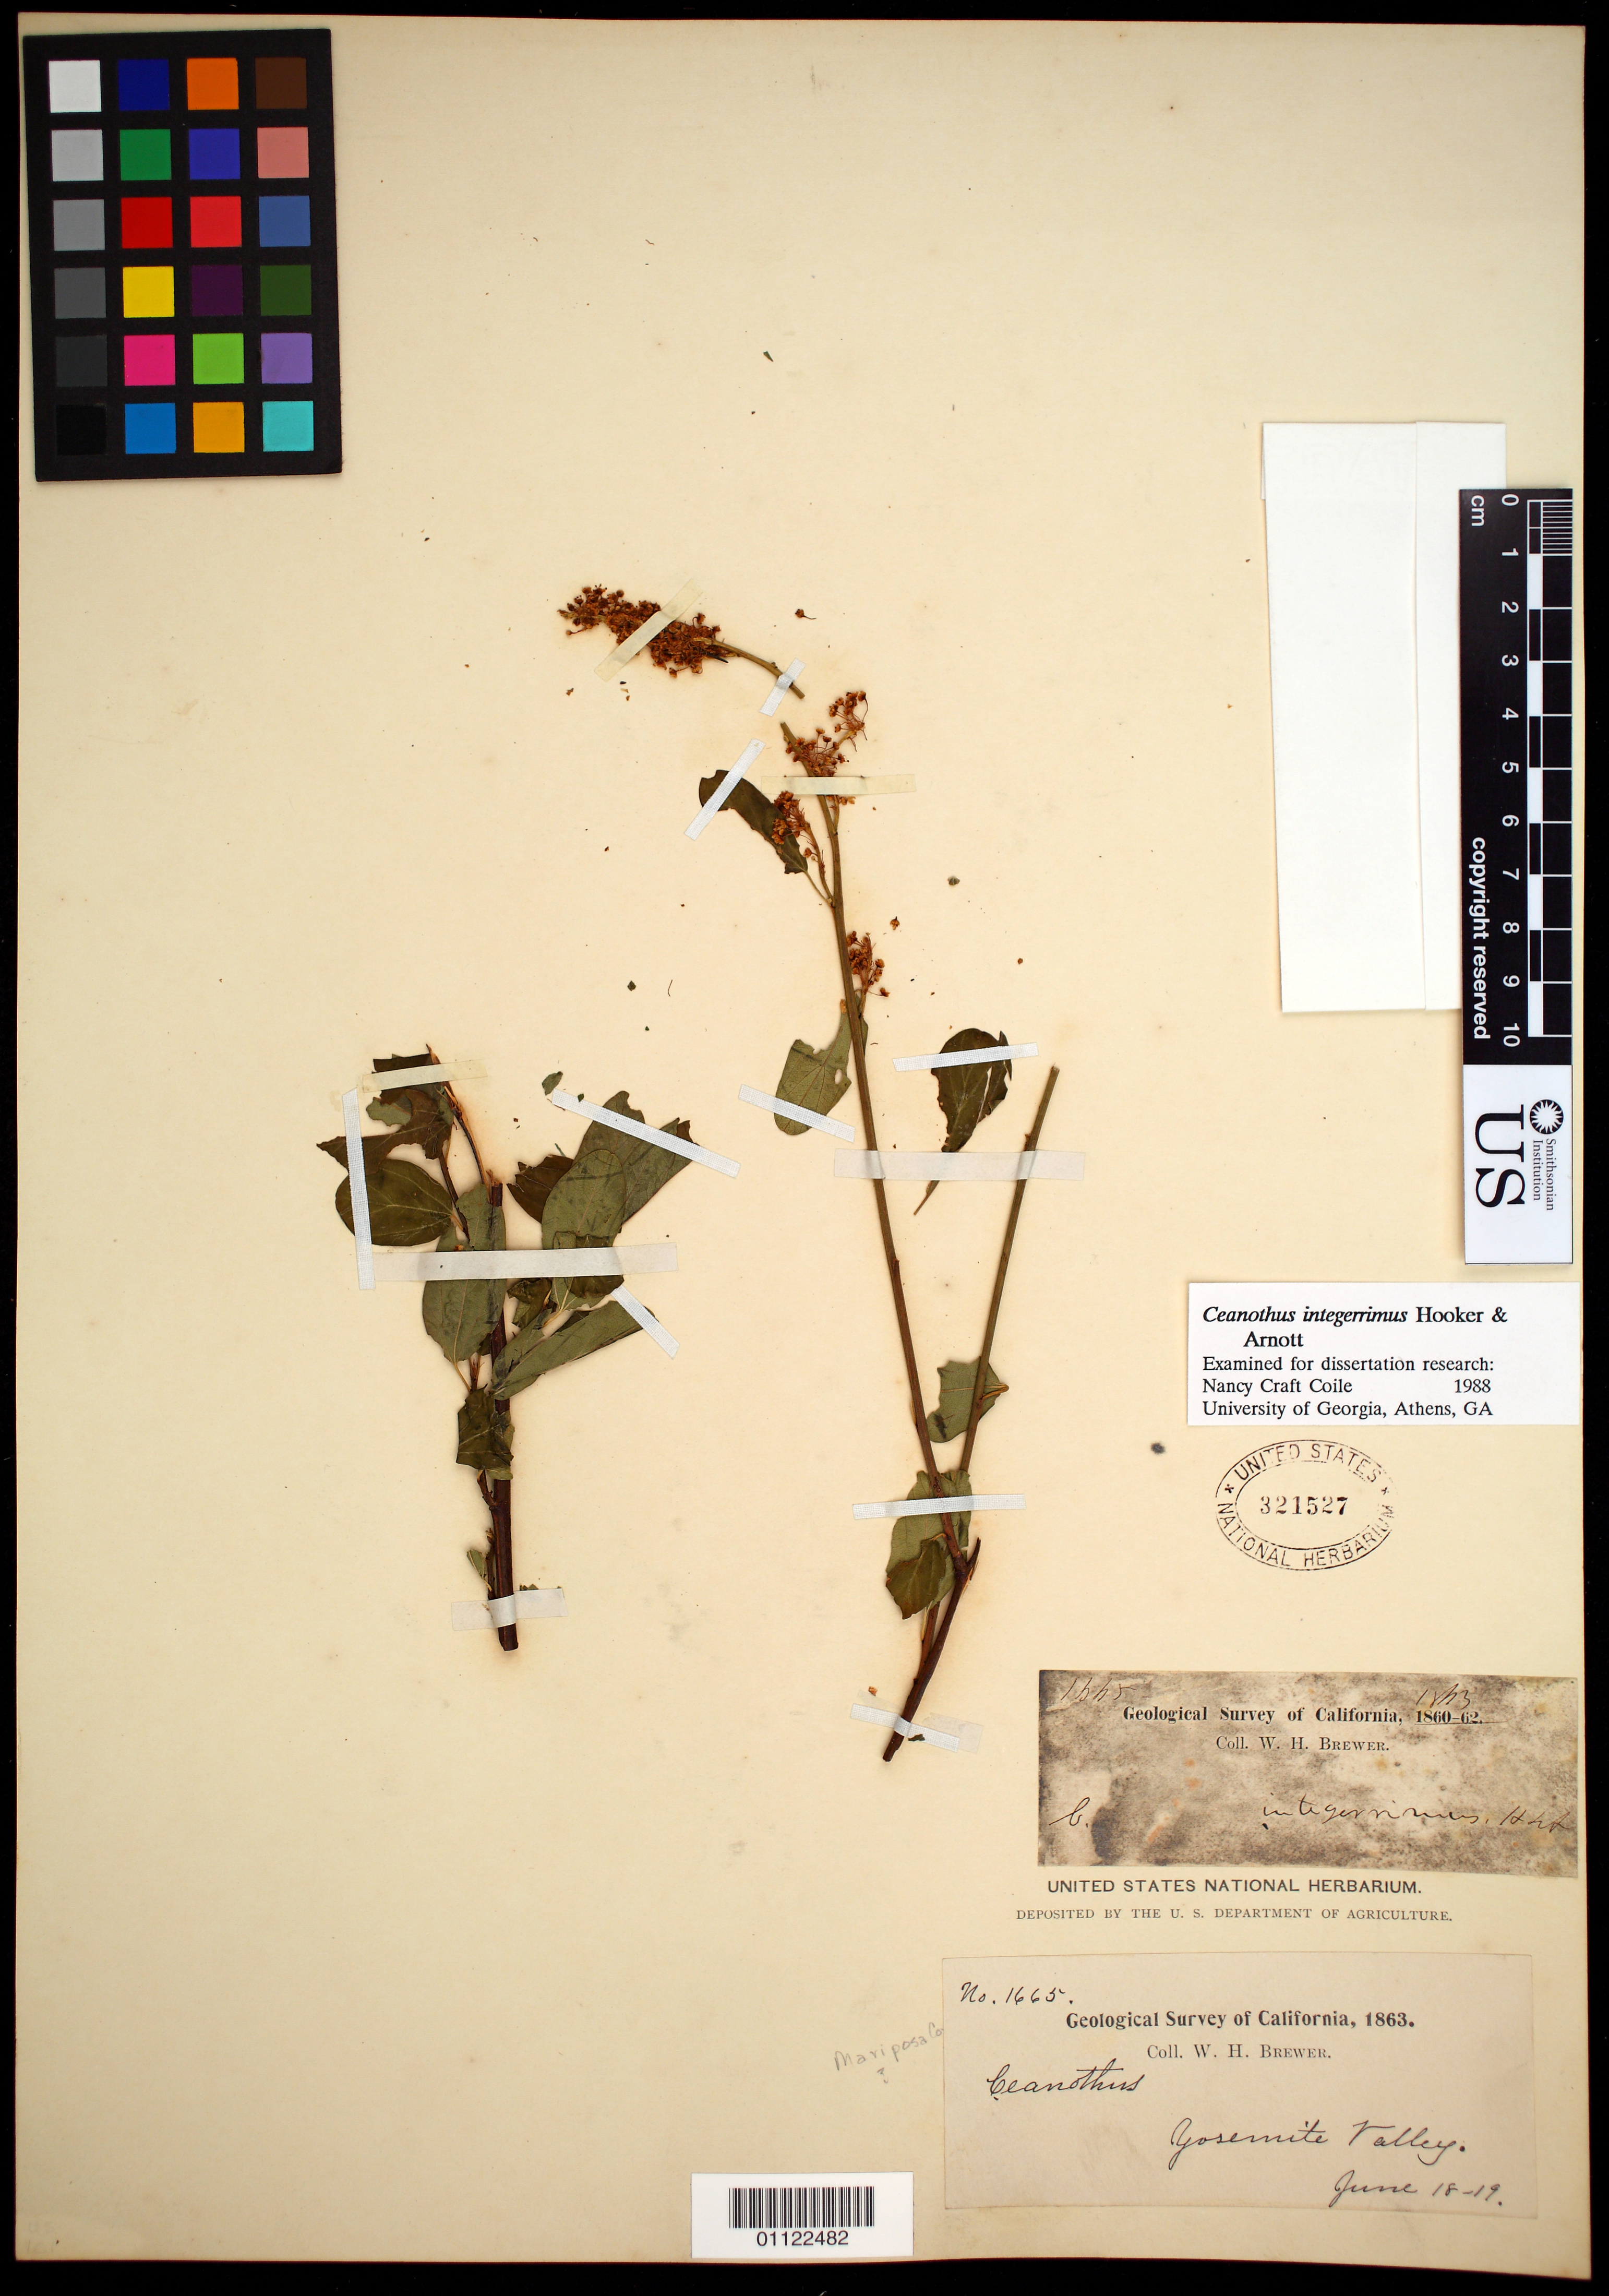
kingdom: Plantae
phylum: Tracheophyta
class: Magnoliopsida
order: Rosales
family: Rhamnaceae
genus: Ceanothus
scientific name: Ceanothus integerrimus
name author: Hook. & Arn.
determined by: Coile, N. C.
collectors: W. H. Brewer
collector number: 1665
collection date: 1863-06-18,1863-06-19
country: United States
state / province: California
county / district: Mariposa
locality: Yosemite Valley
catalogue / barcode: US 321527